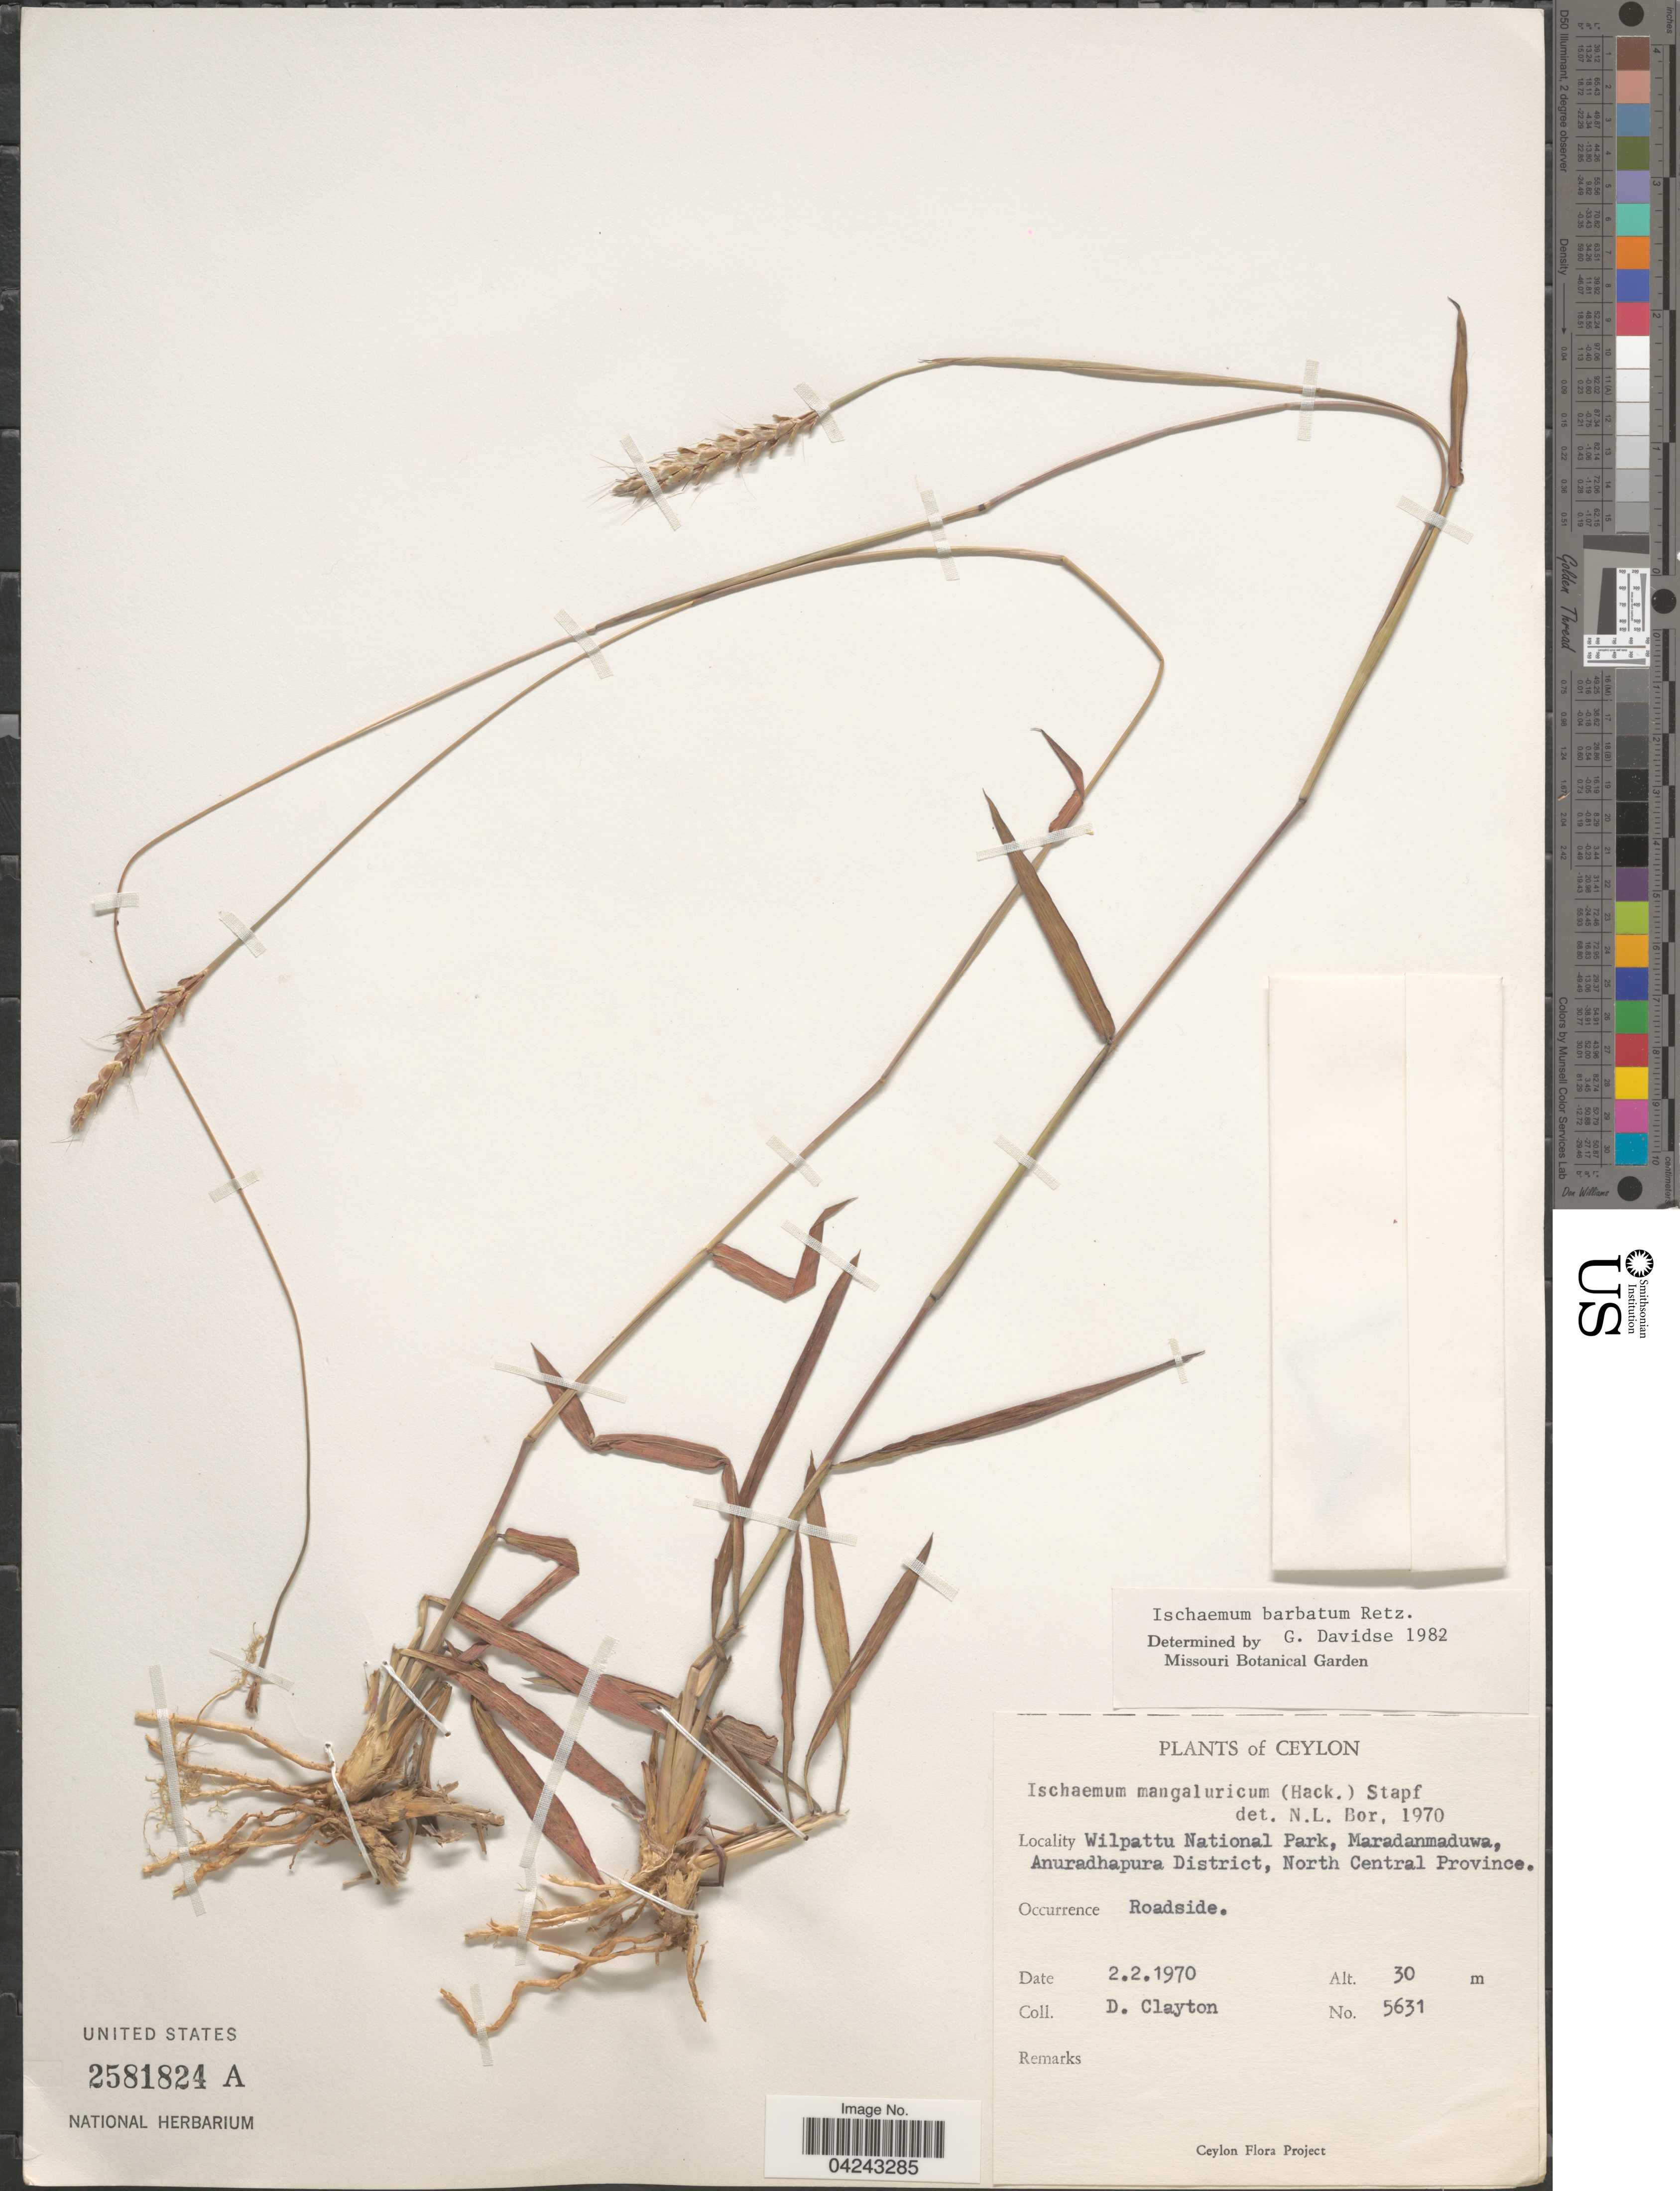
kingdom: Plantae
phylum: Tracheophyta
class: Liliopsida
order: Poales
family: Poaceae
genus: Ischaemum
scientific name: Ischaemum barbatum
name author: Blume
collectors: D. Clayton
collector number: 5631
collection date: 1970-02-02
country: Sri Lanka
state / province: North Central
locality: Ceylon. Wilpattu National Park, Maradanmaduwa, Anuradhapura District.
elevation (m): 30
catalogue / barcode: US 2581824A